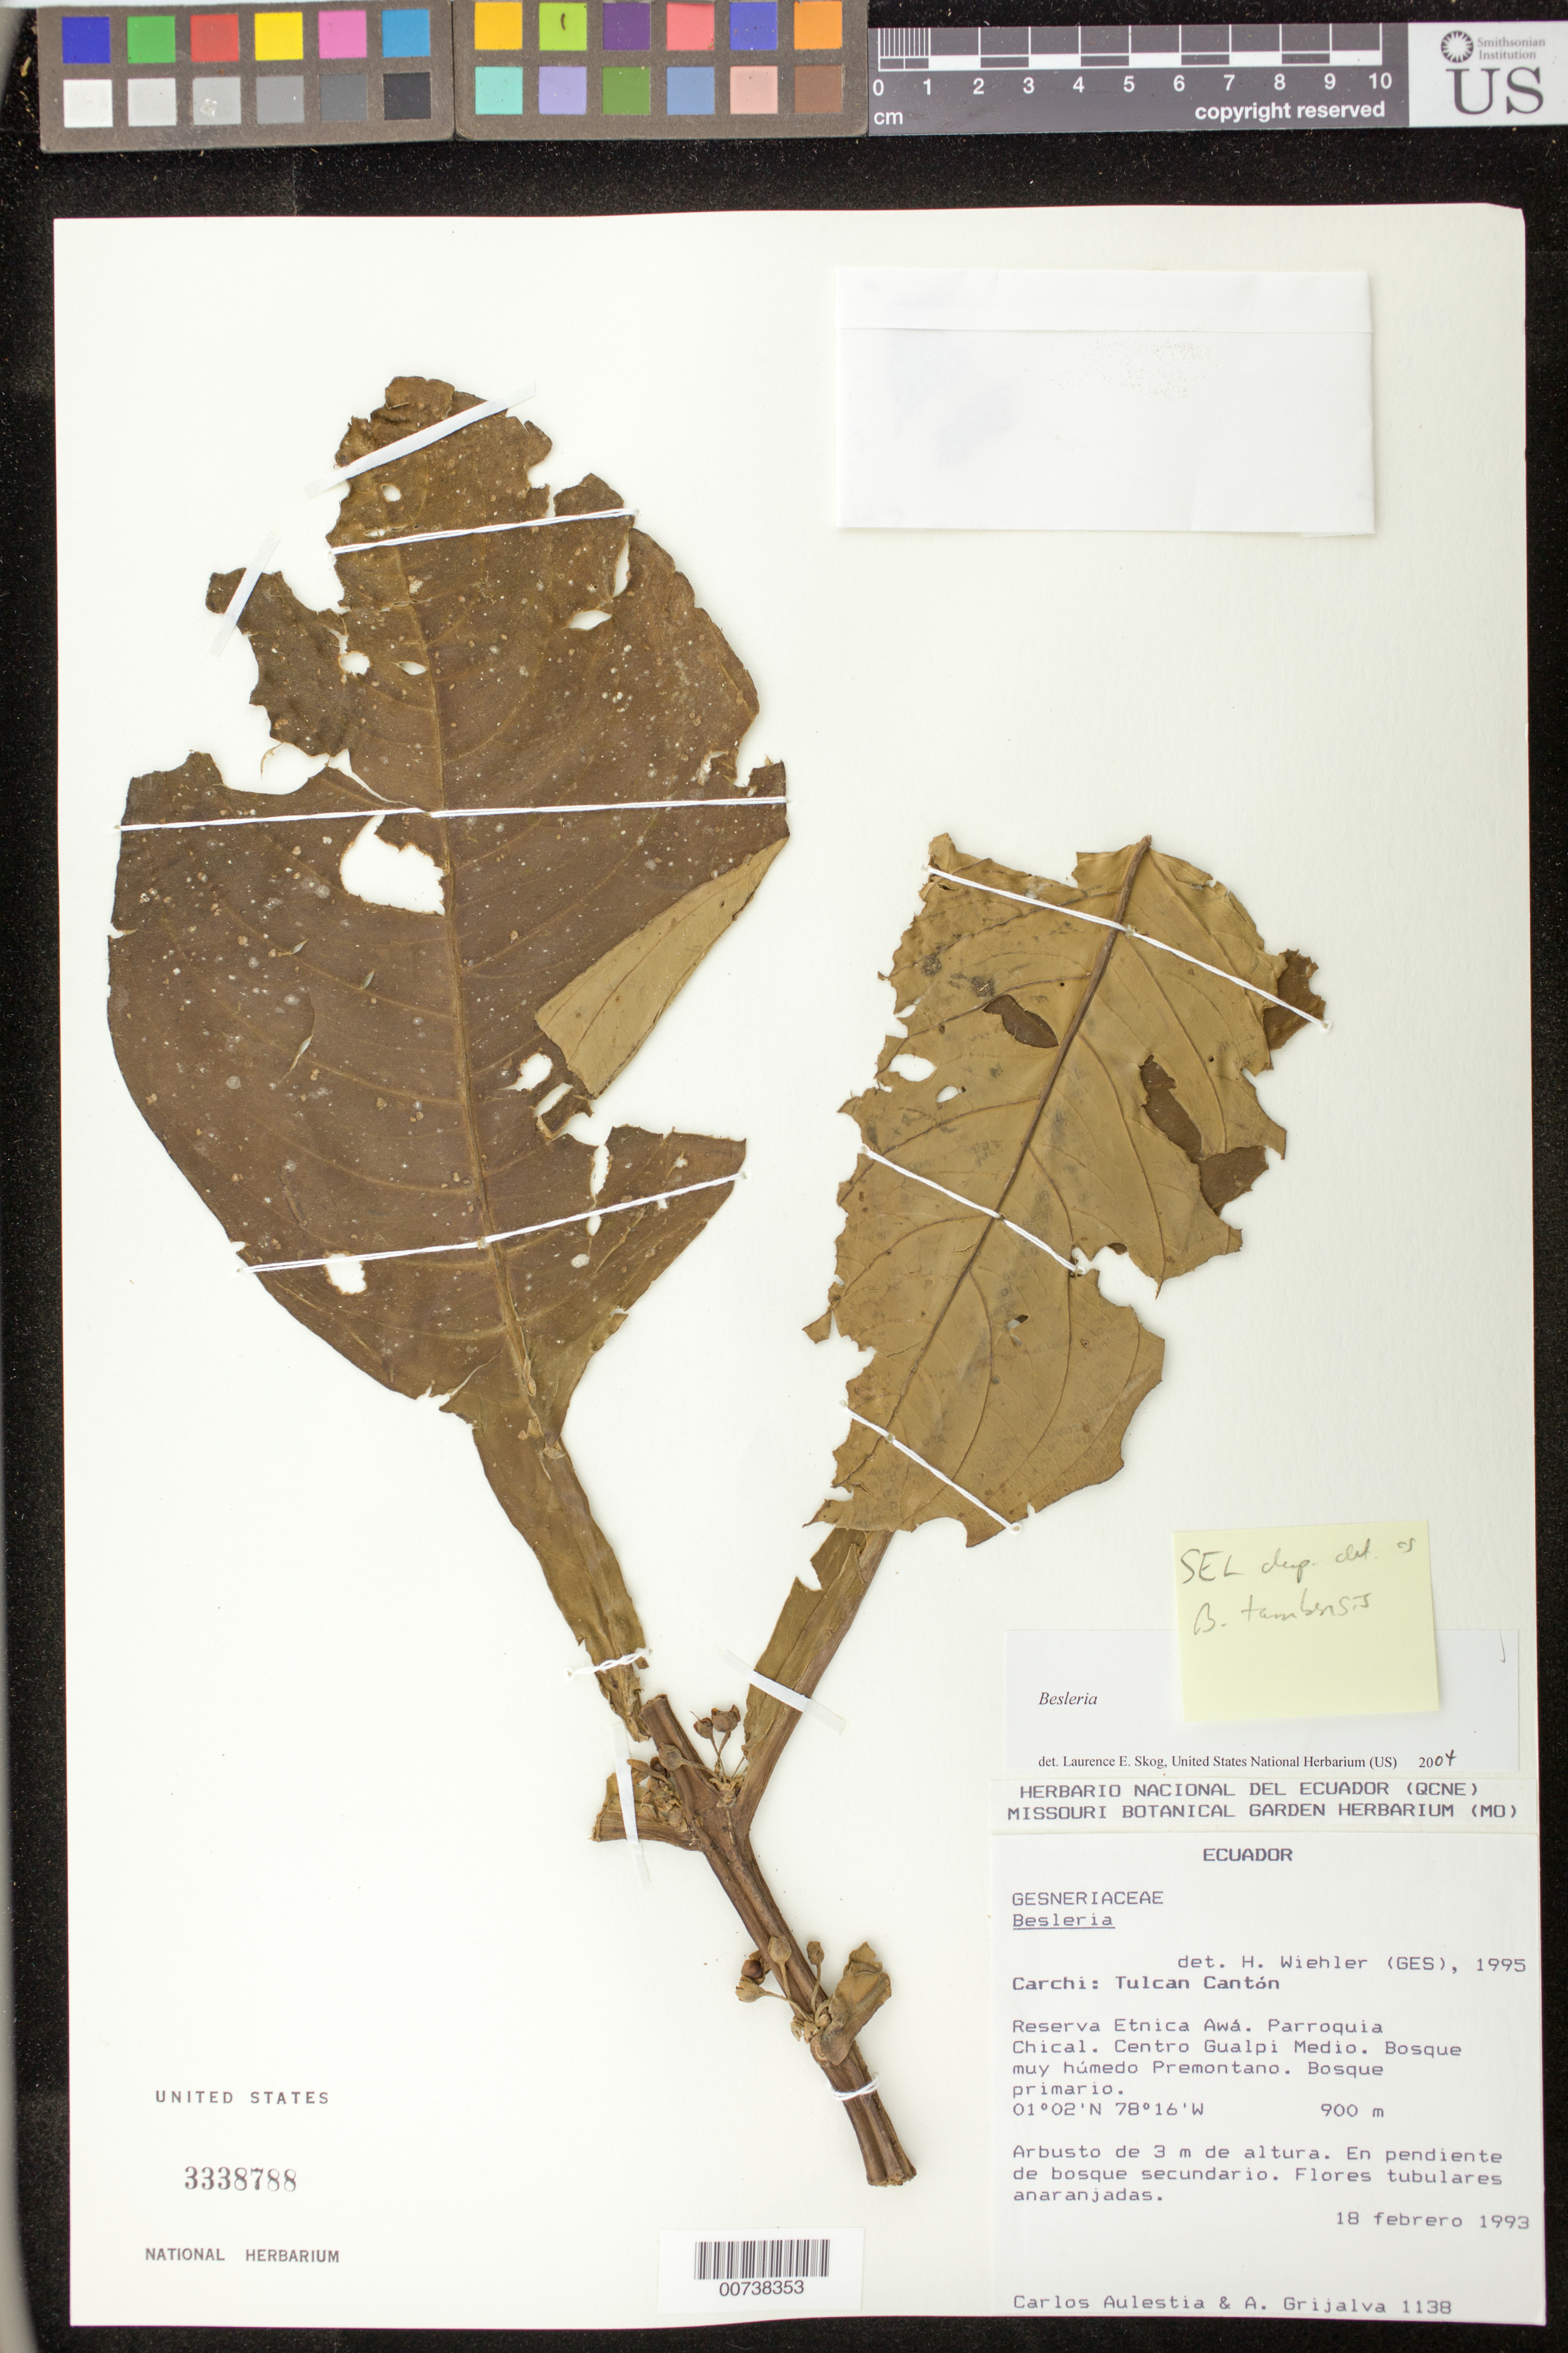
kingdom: Plantae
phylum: Tracheophyta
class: Magnoliopsida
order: Lamiales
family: Gesneriaceae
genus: Besleria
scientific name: Besleria sp.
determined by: Skog, Laurence E.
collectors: C. Aulestia & A. Grijalva P.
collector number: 1138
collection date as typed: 18 Feb 1993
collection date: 1993-02-18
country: Ecuador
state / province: Carchi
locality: Tulcan: Reserva Etnica Awá, Parroquia Chical, Centro Gualpi Medio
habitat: Bosque muy húmedo premontano; bosque primario; en pendiente de bosque secundario, terreno drenado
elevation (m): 900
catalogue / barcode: US 3338788